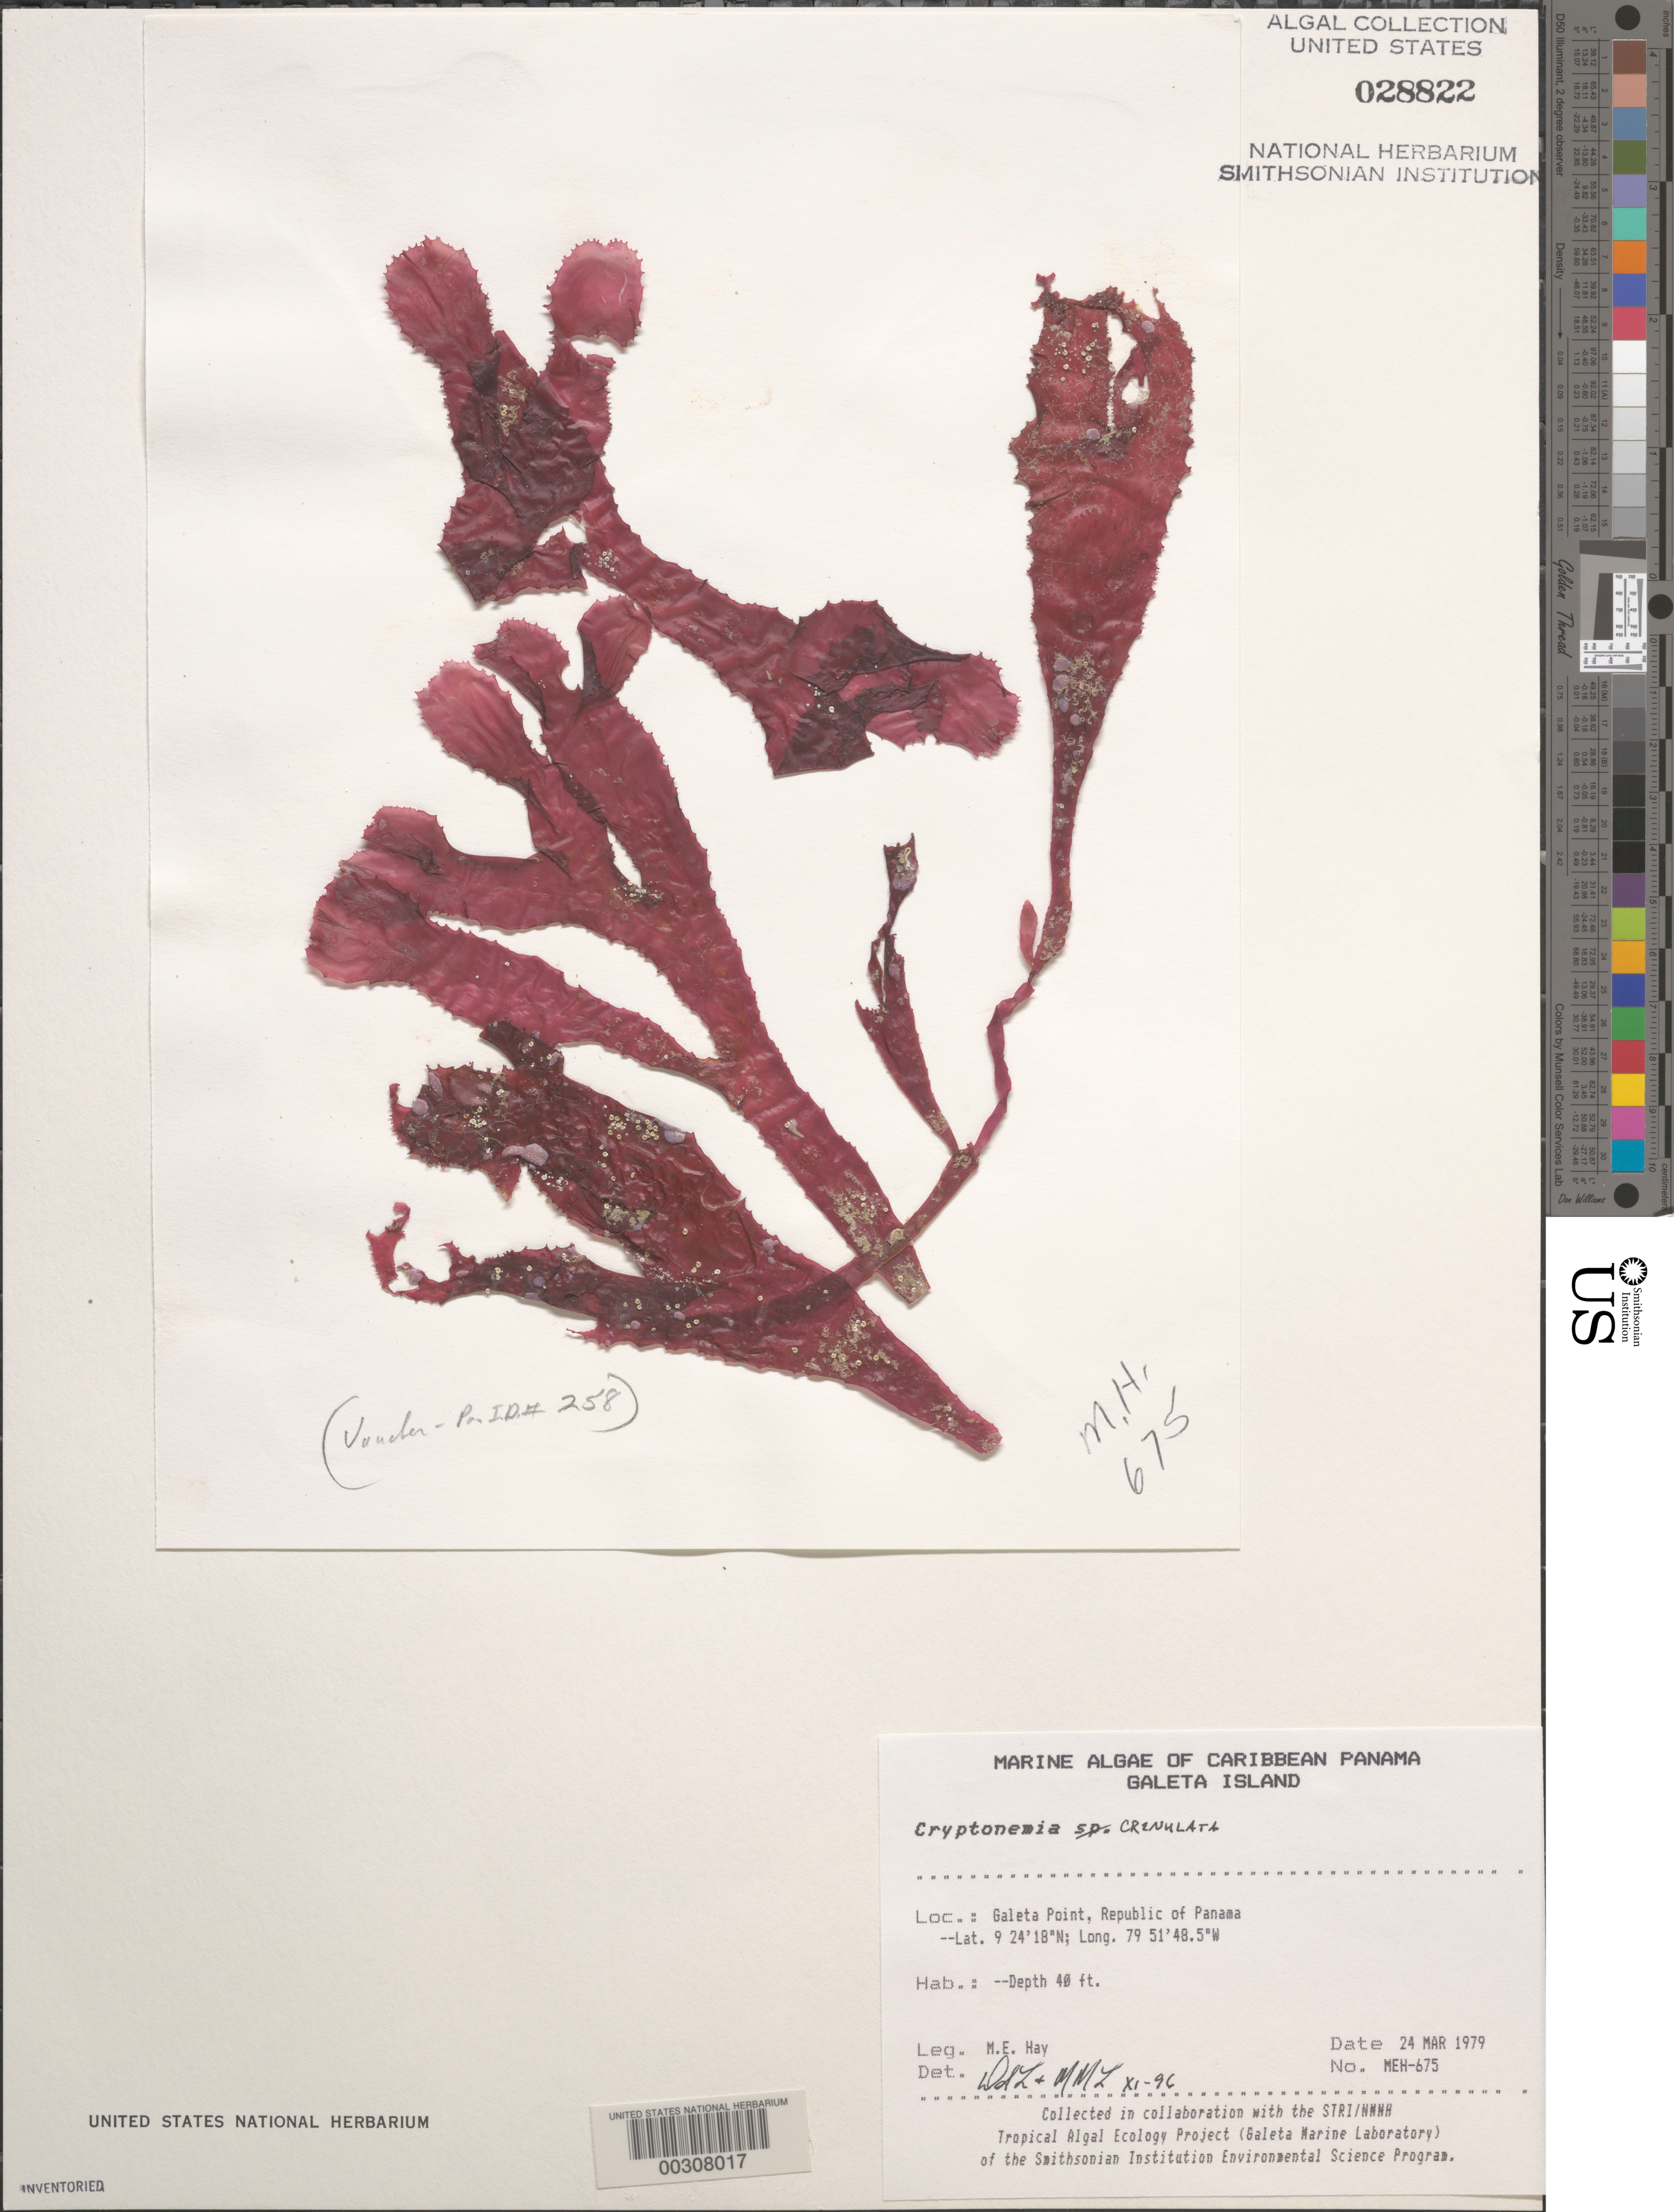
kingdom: Plantae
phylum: Rhodophyta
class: Florideophyceae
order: Halymeniales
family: Halymeniaceae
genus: Cryptonemia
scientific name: Cryptonemia crenulata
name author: (J. Agardh) J. Agardh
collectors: M. E. Hay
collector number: MEH-675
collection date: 1979-03-24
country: Panama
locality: Caribbean Panama. Galeta Island. Galeta Point, Republic of Panama.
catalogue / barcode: US 28822